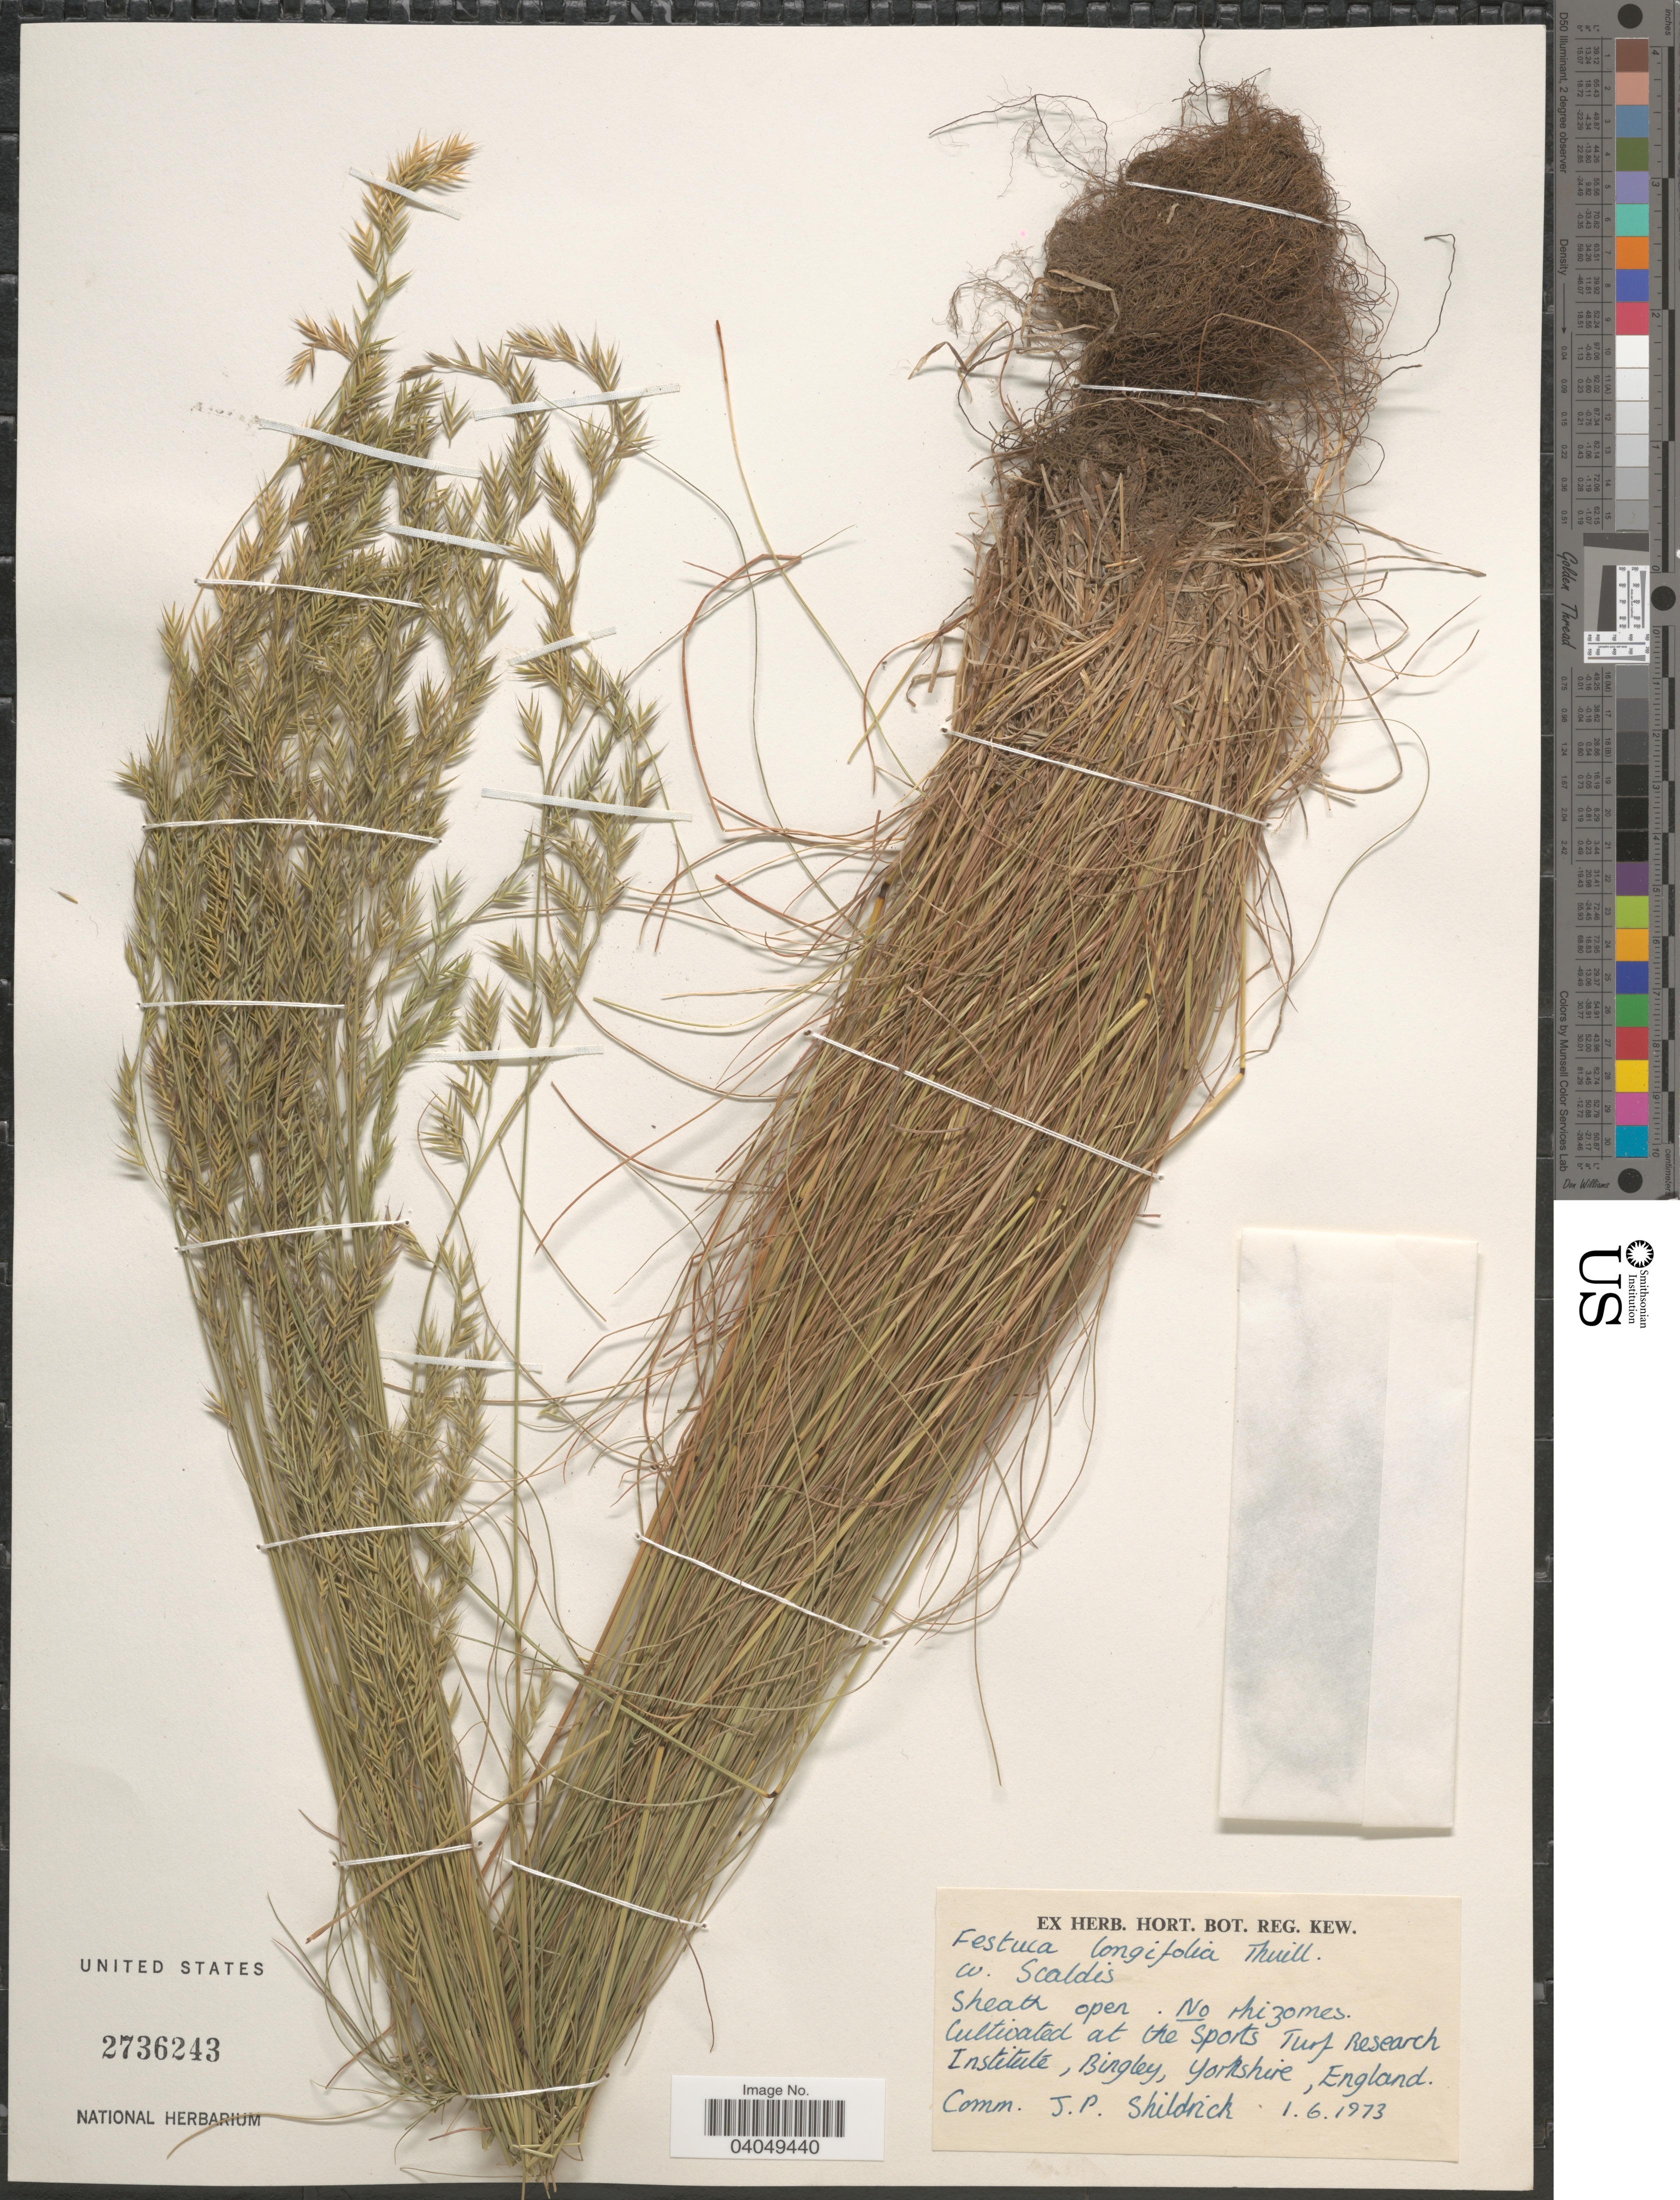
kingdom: Plantae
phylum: Tracheophyta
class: Liliopsida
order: Poales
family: Poaceae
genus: Festuca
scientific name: Festuca longifolia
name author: Thuill.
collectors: Ex herb. Hort. Bot. Reg. Kew.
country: United Kingdom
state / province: England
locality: At the Sports Turf Research Institute, Bingley, Yorkshire.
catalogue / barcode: US 2736243